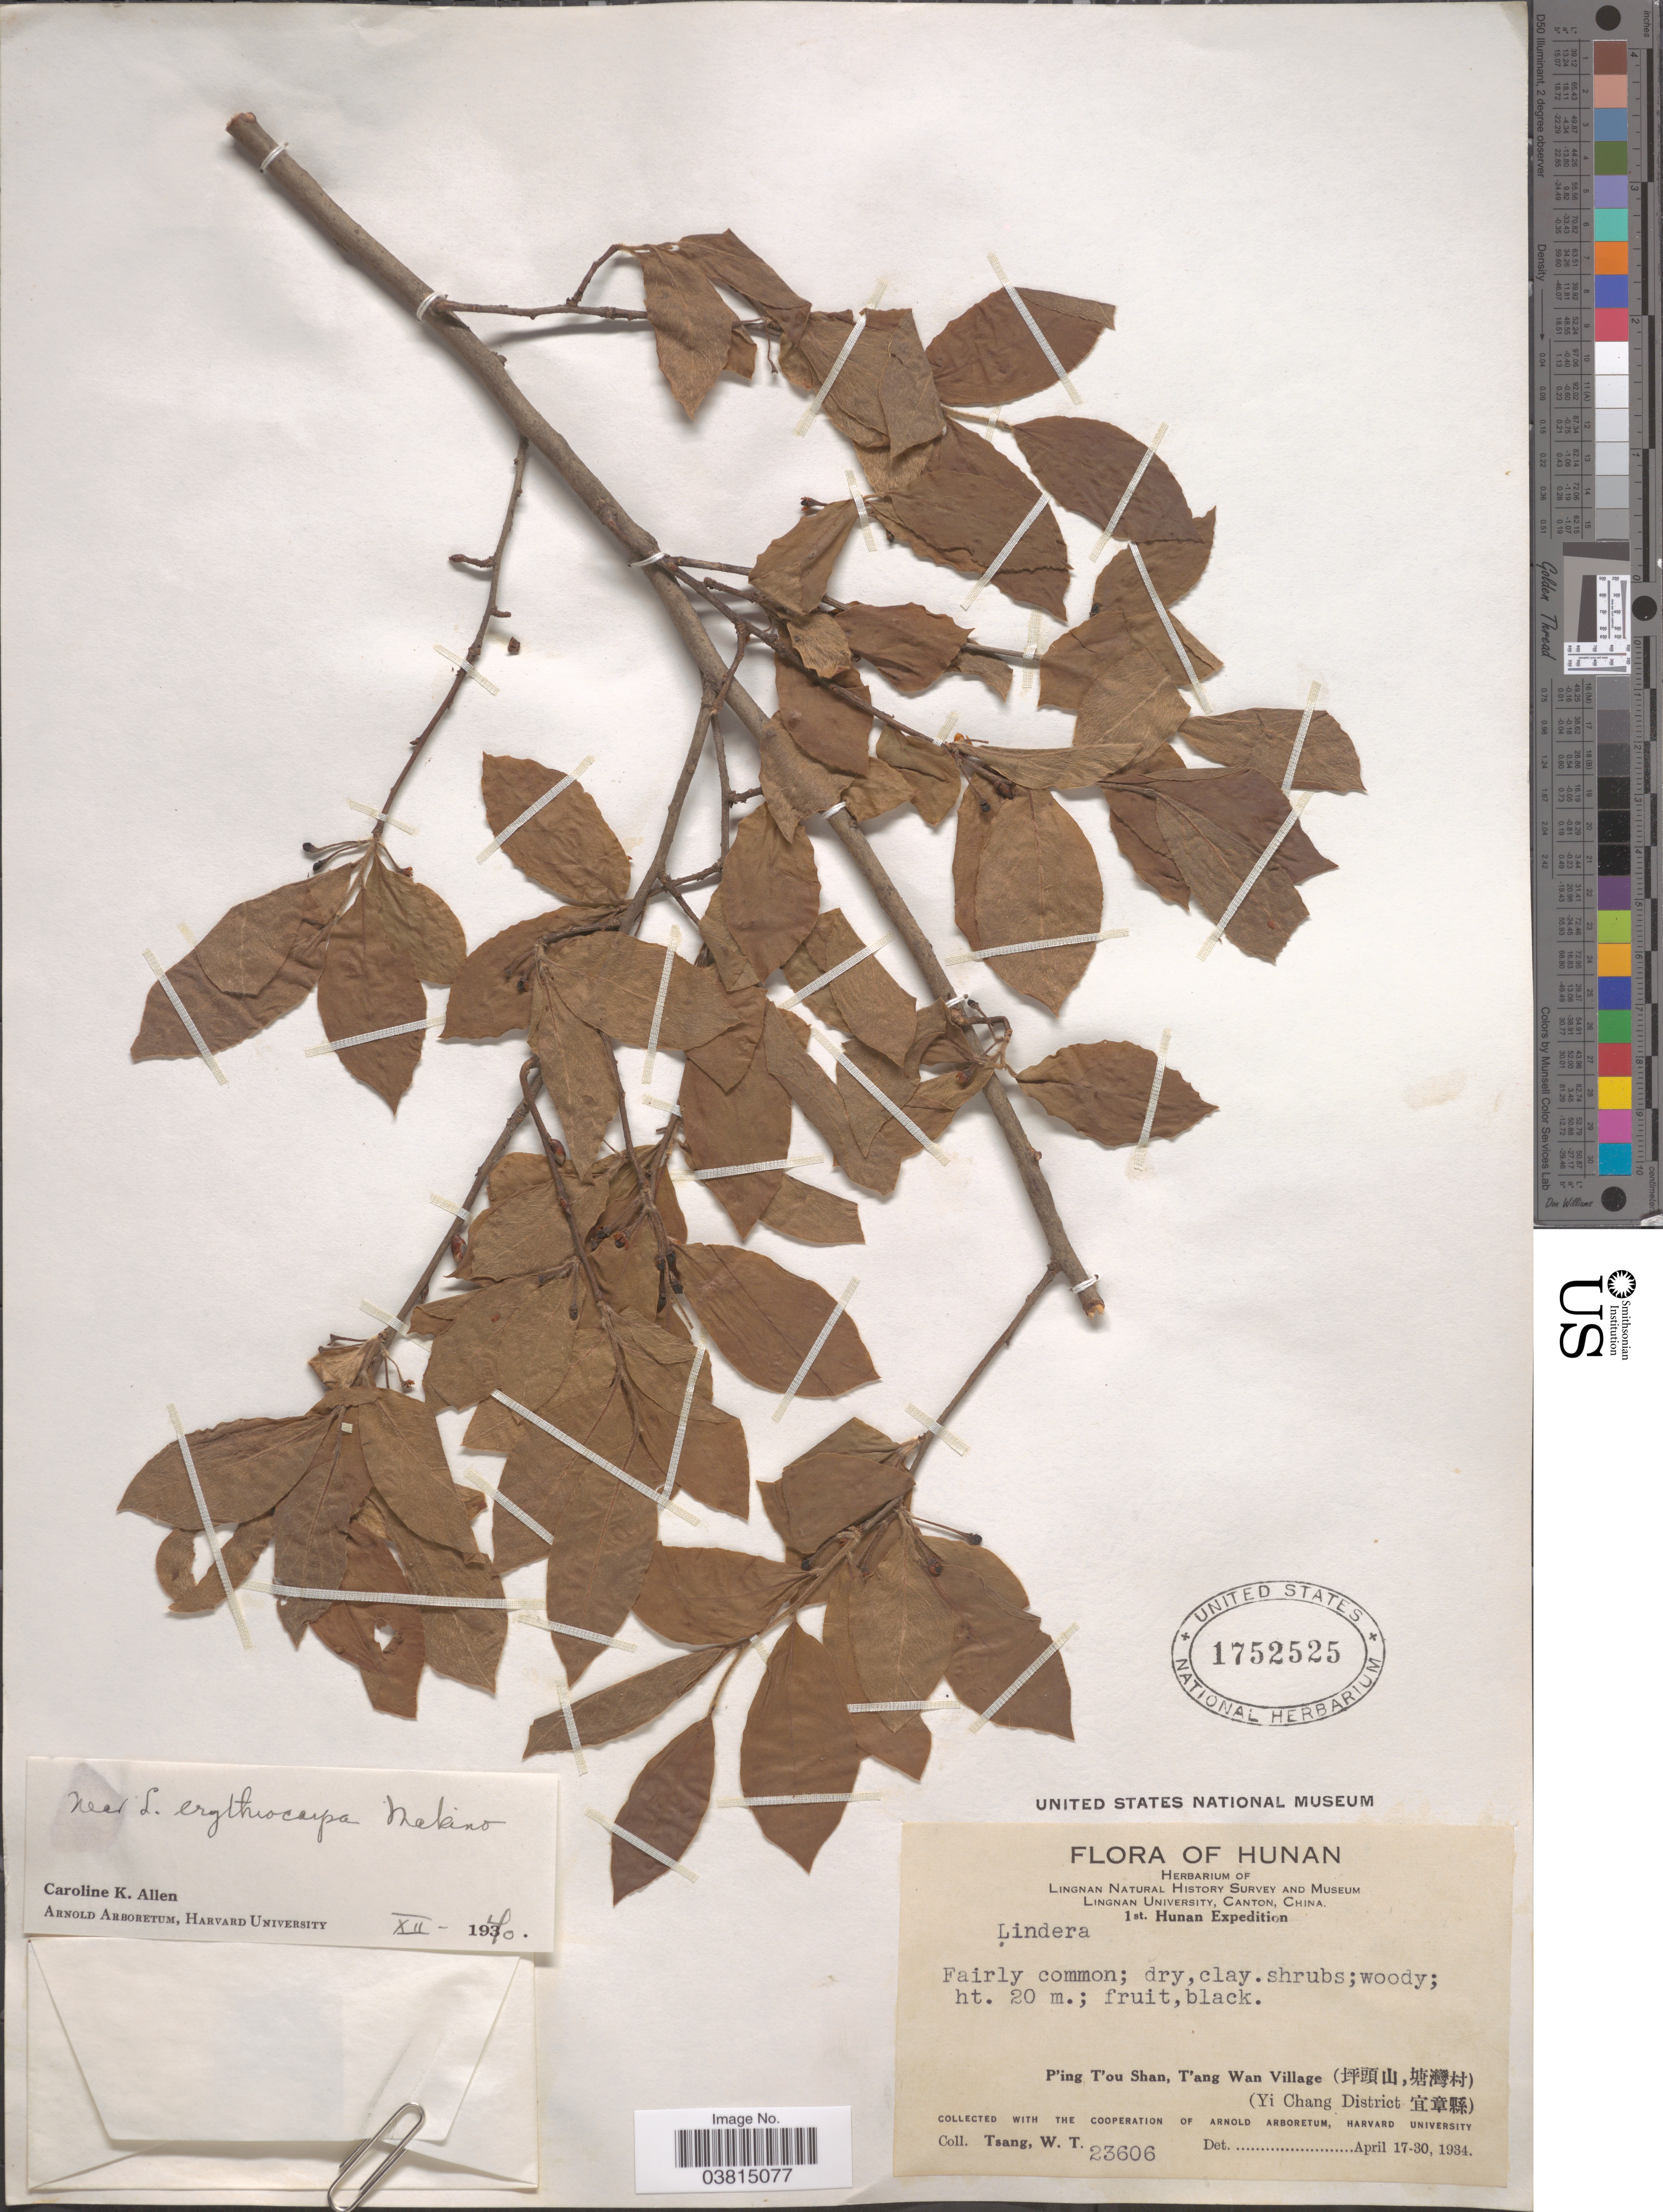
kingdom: Plantae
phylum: Tracheophyta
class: Magnoliopsida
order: Laurales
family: Lauraceae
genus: Lindera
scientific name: Lindera erythrocarpa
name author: Makino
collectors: W. T. Tsang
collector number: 23606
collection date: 1934-04-17/1934-04-30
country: China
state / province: Hunan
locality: P'ing T'ou Shan, T'ang Wan Village (X, X). (Yi Chang District X).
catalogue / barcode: US 1752525